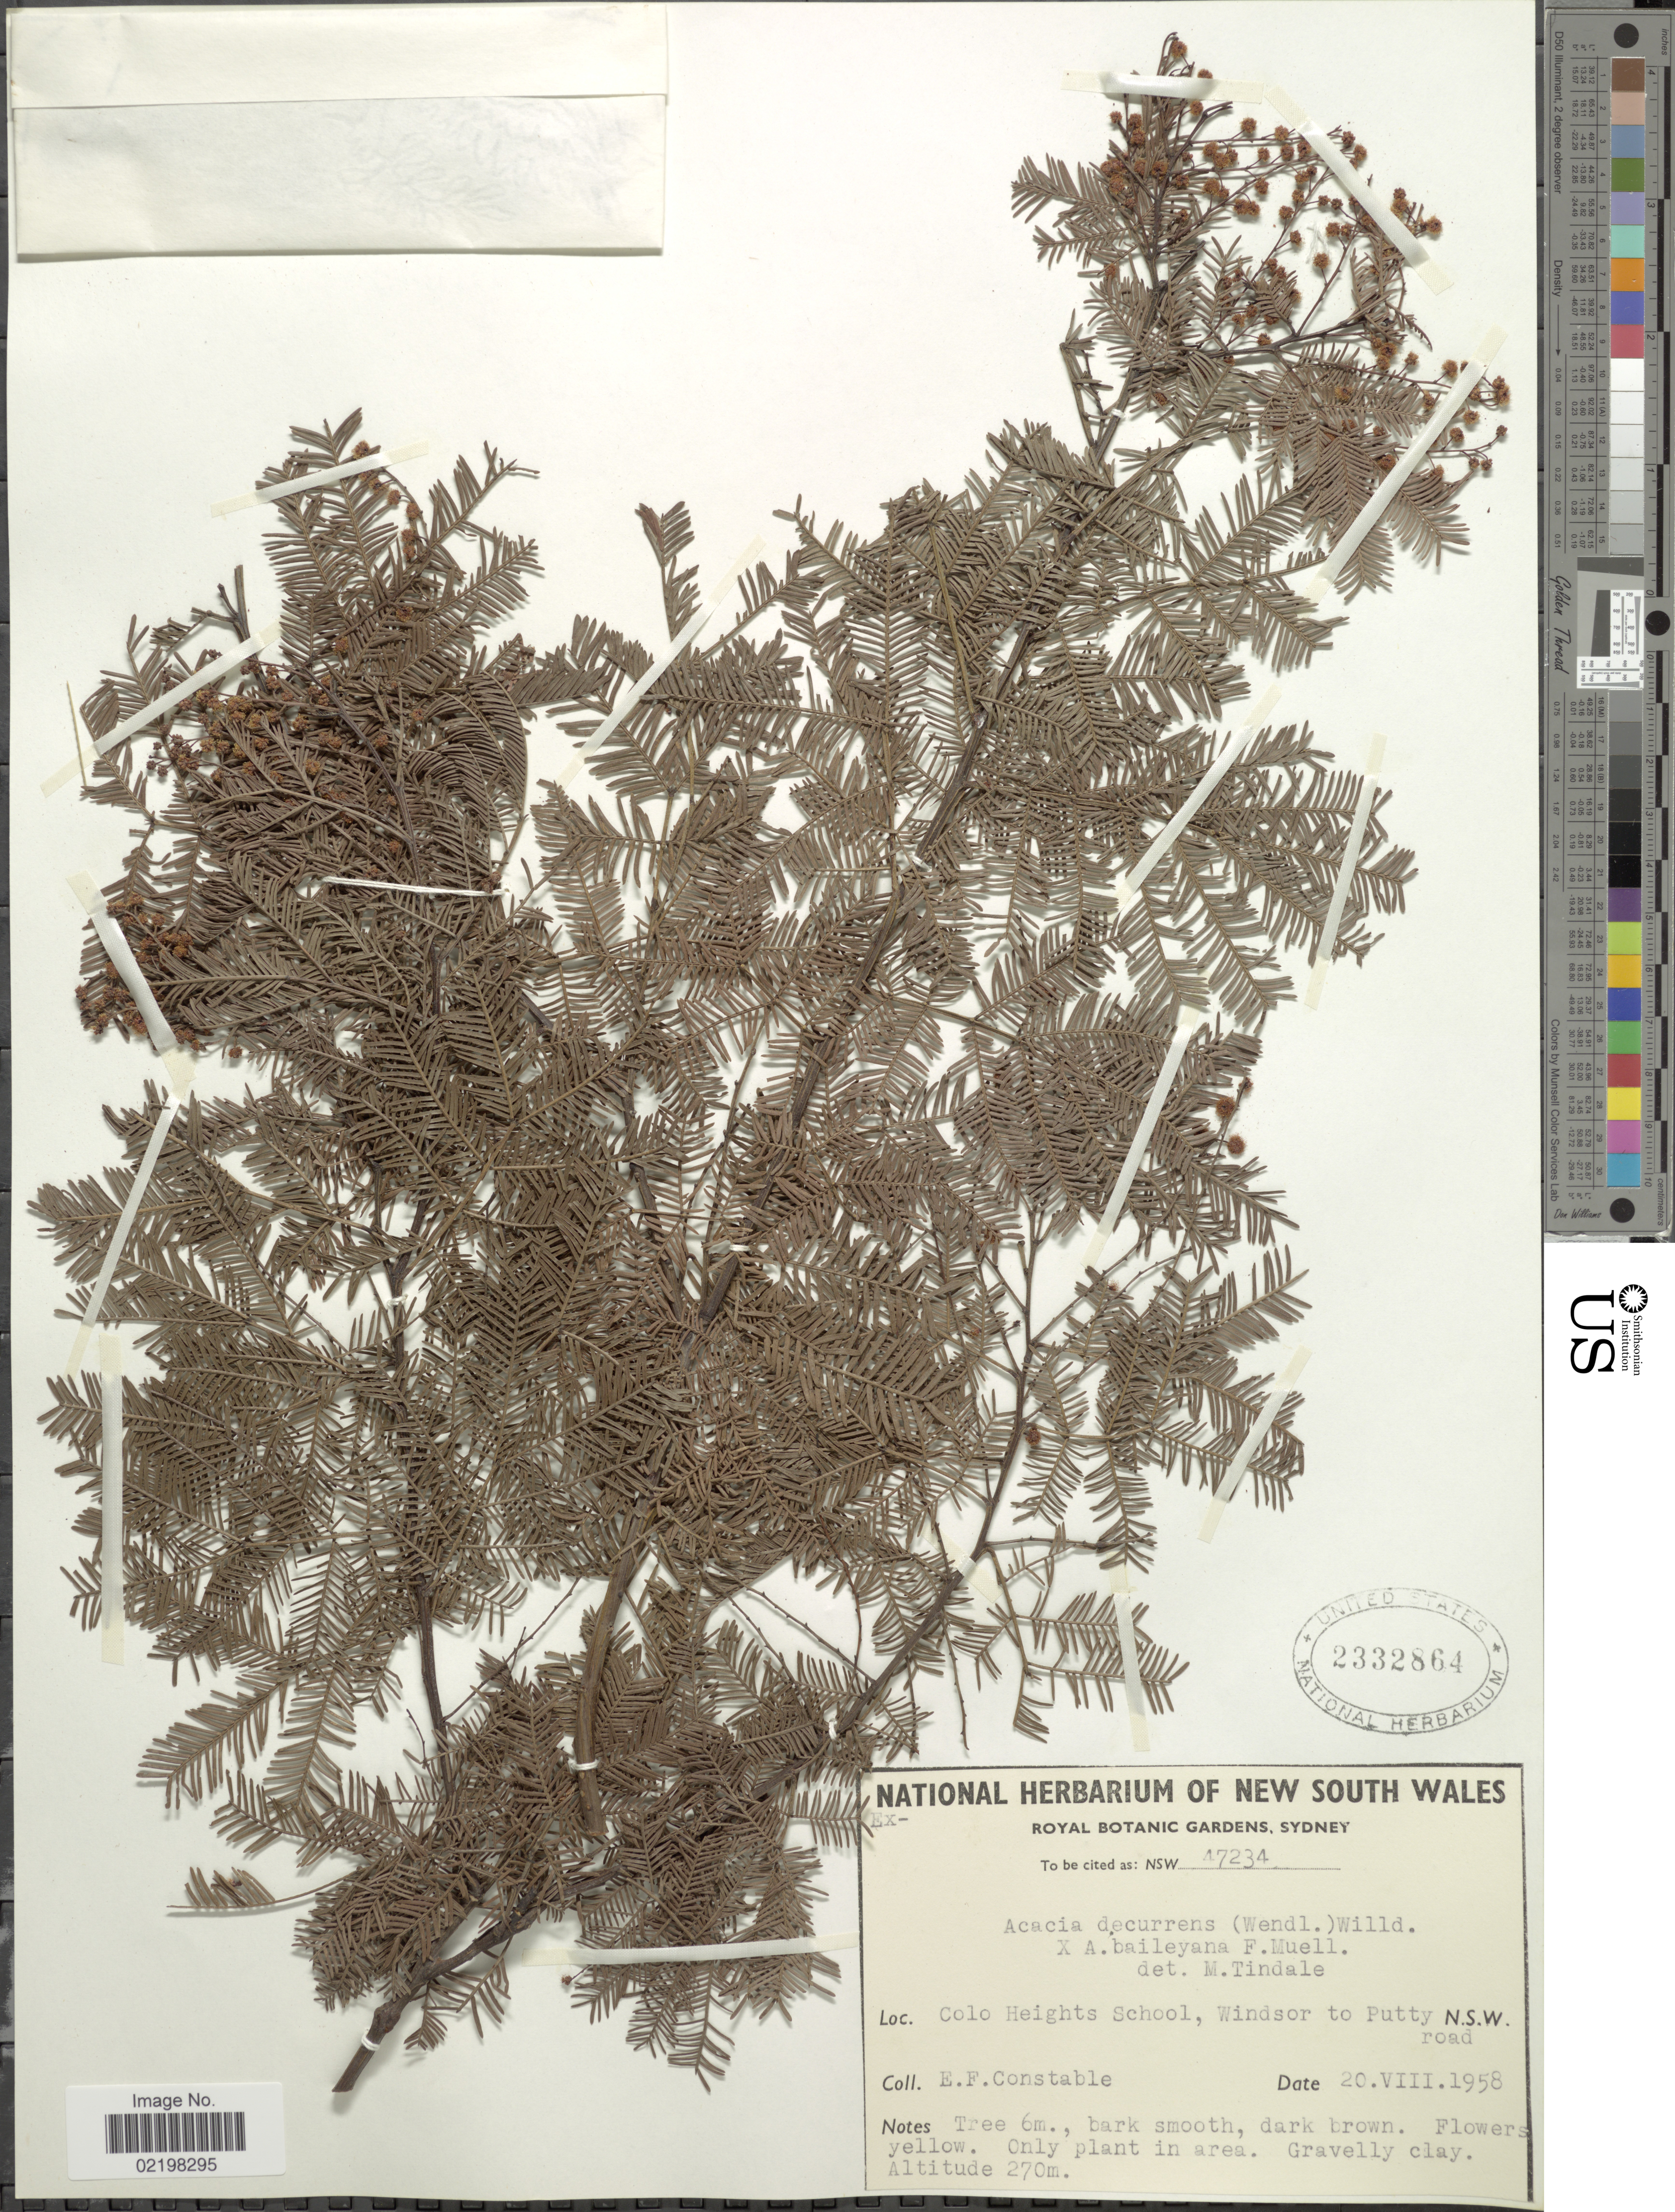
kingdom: Plantae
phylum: Tracheophyta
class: Magnoliopsida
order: Fabales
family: Fabaceae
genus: Acacia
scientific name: Acacia decurrens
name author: (J.C. Wendl.) Willd.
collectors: E. F. Constable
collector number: NSW 47234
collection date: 1958-08-20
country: Australia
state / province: New South Wales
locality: Colo Heights School, Windsor to Putty road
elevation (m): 270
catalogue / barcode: US 2332864